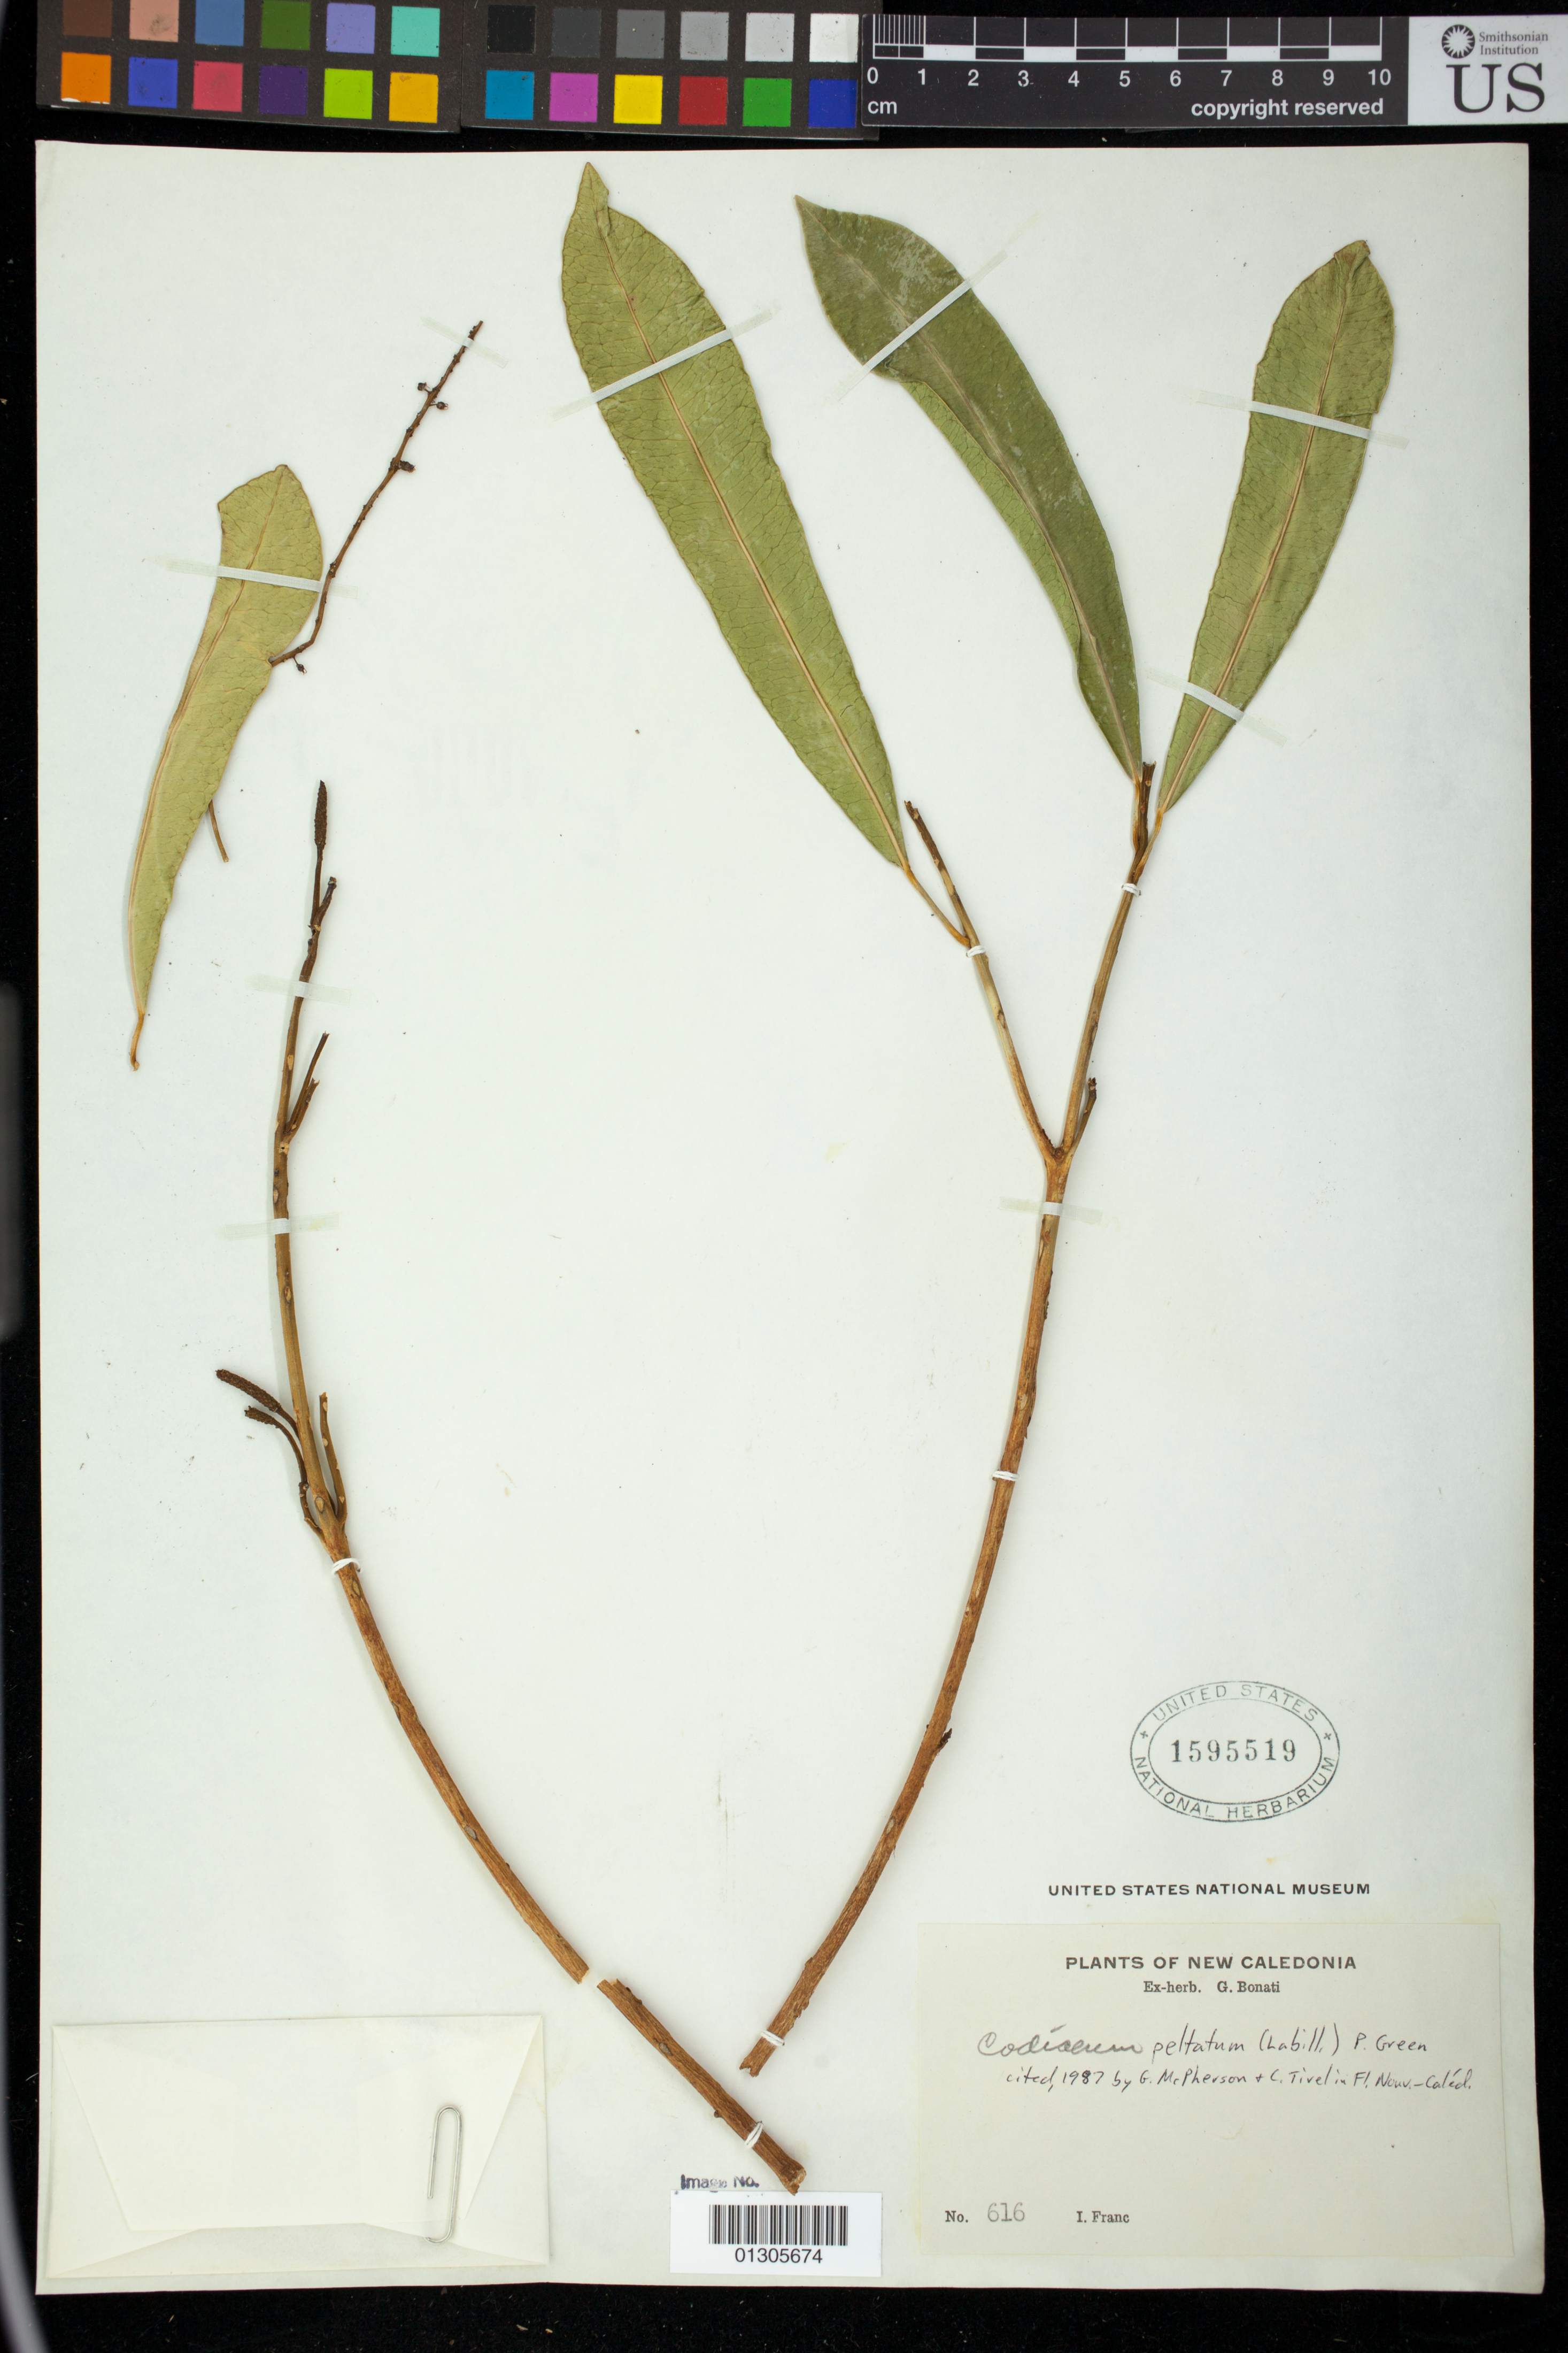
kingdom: Plantae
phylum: Tracheophyta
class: Magnoliopsida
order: Malpighiales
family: Euphorbiaceae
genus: Codiaeum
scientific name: Codiaeum peltatum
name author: P.S. Green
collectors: I. Franc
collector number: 616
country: New Caledonia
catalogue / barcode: US 1595519